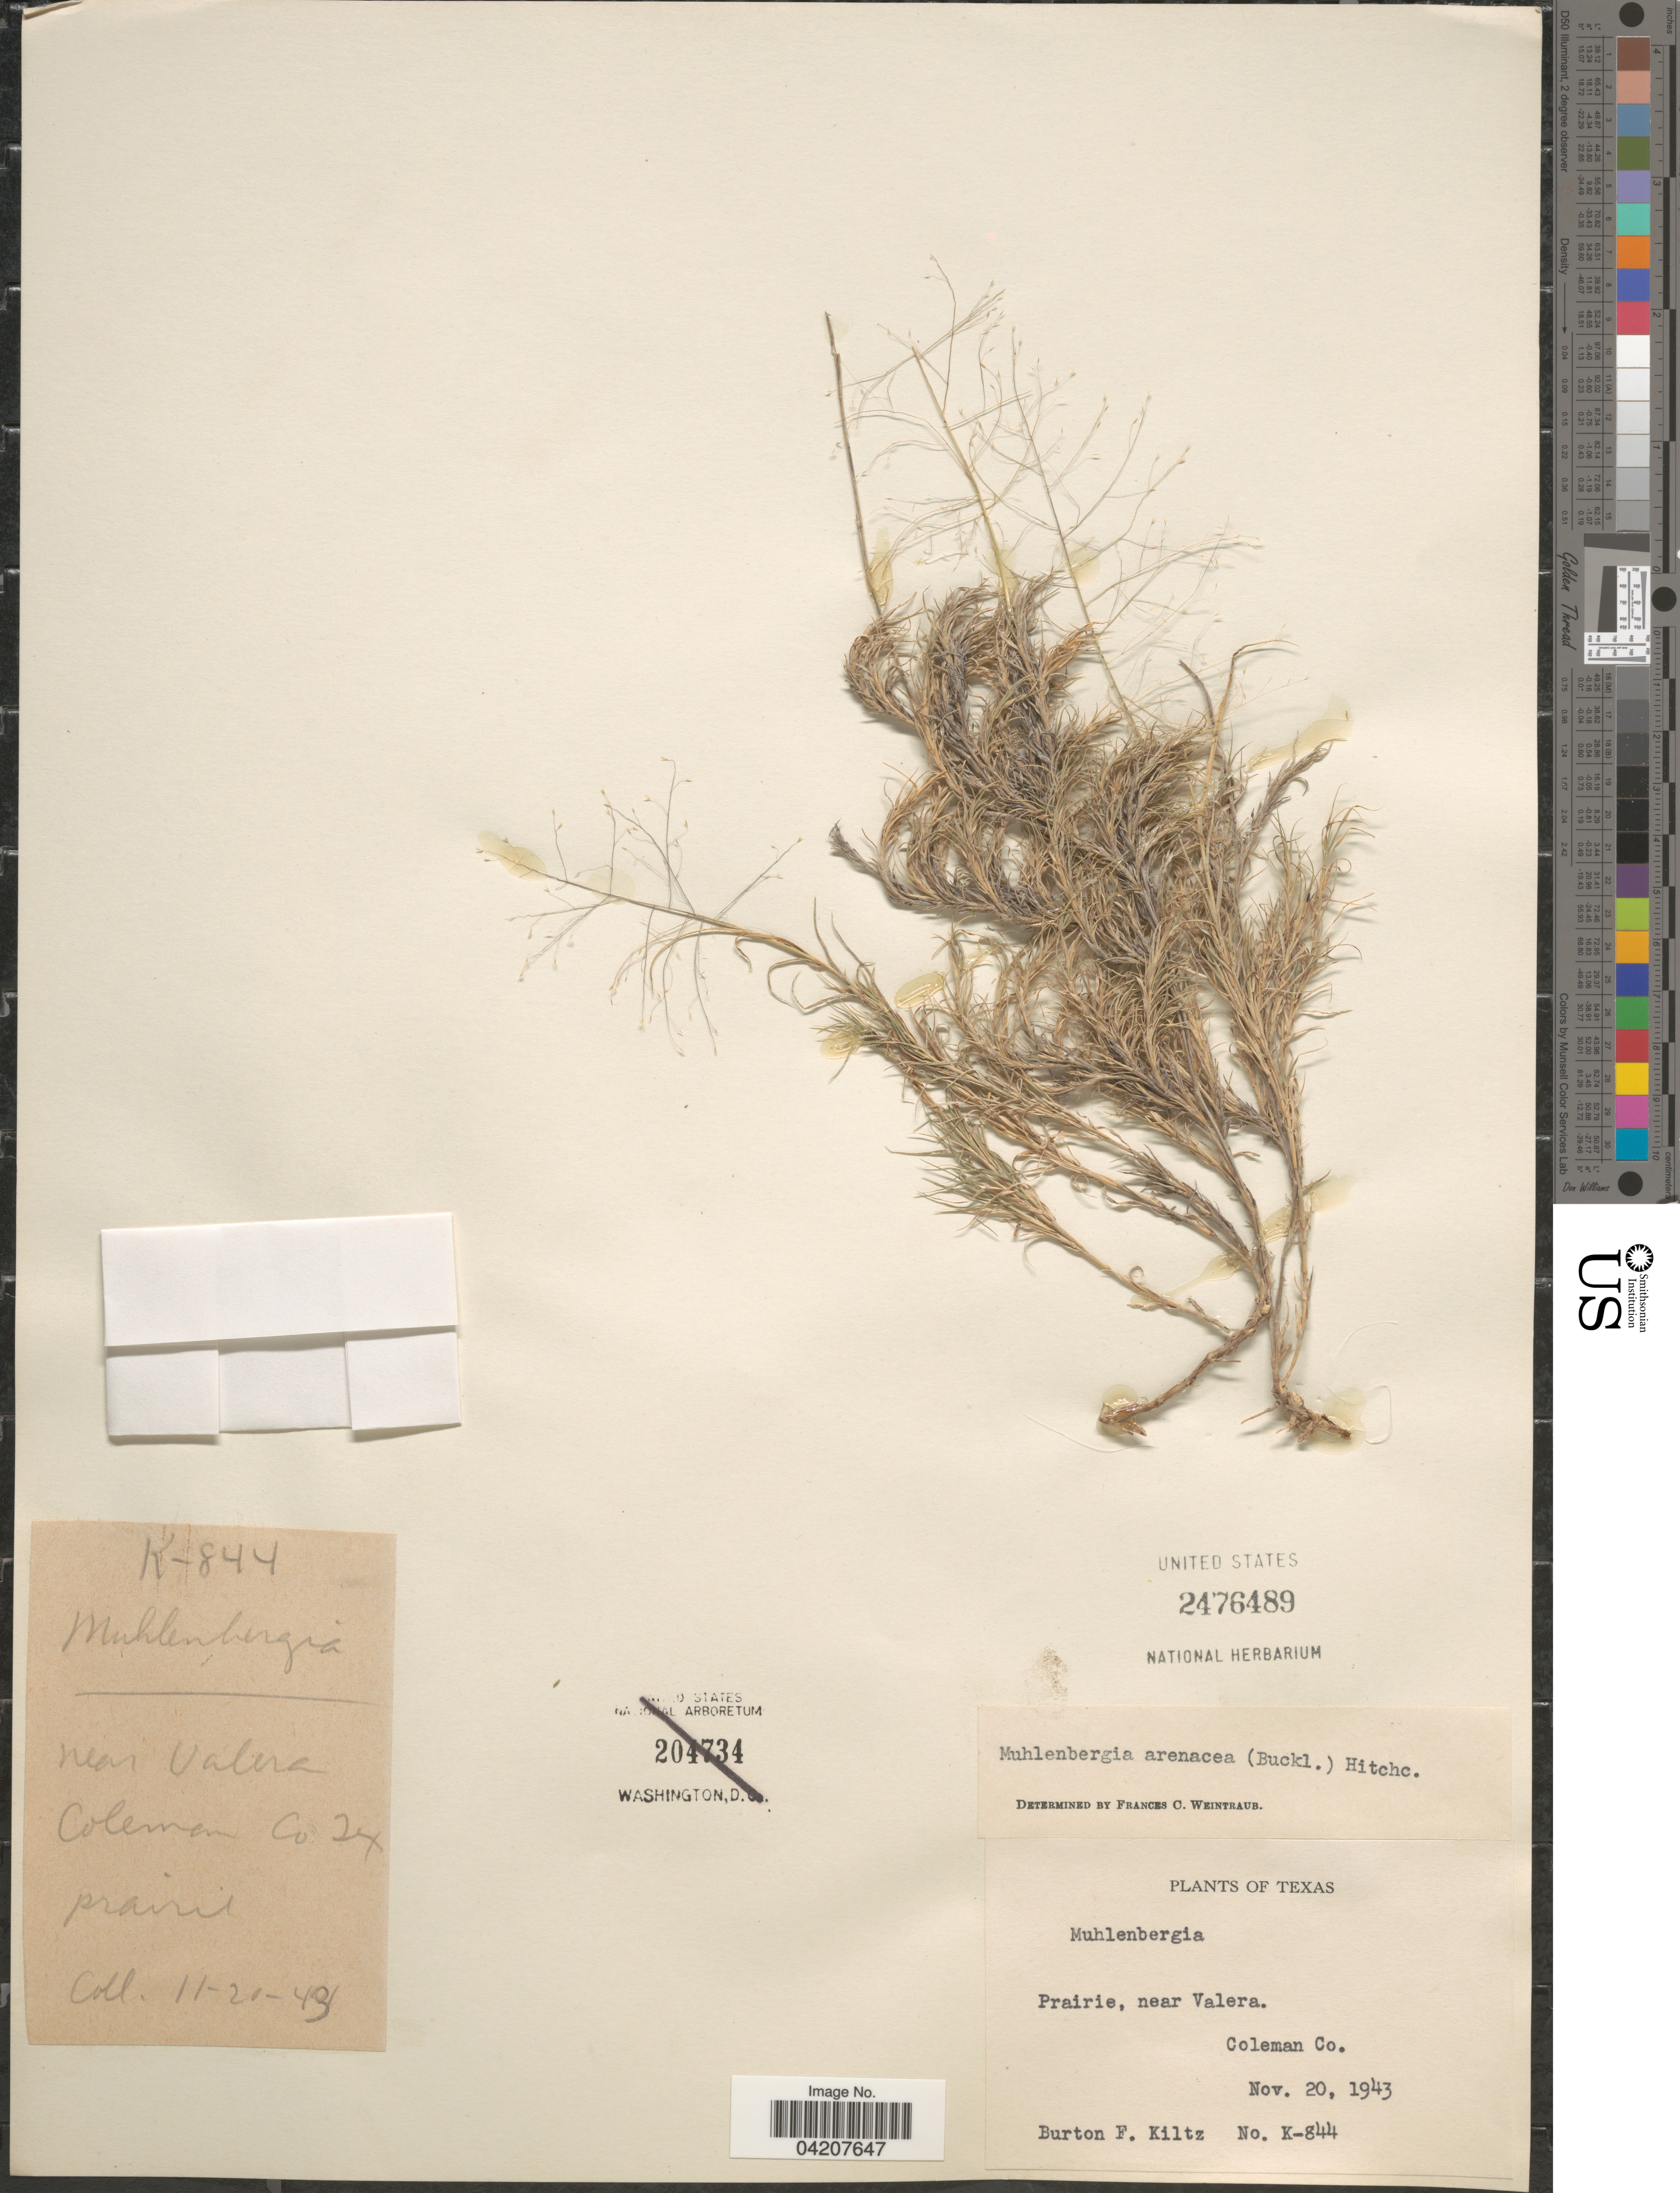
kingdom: Plantae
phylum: Tracheophyta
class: Liliopsida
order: Poales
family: Poaceae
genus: Muhlenbergia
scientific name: Muhlenbergia arenacea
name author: (Buckley) Hitchc.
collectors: B. Kiltz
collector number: K-844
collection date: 1943-11-20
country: United States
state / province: Texas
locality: Prairie, near Valera. Coleman Co.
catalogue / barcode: US 2476489